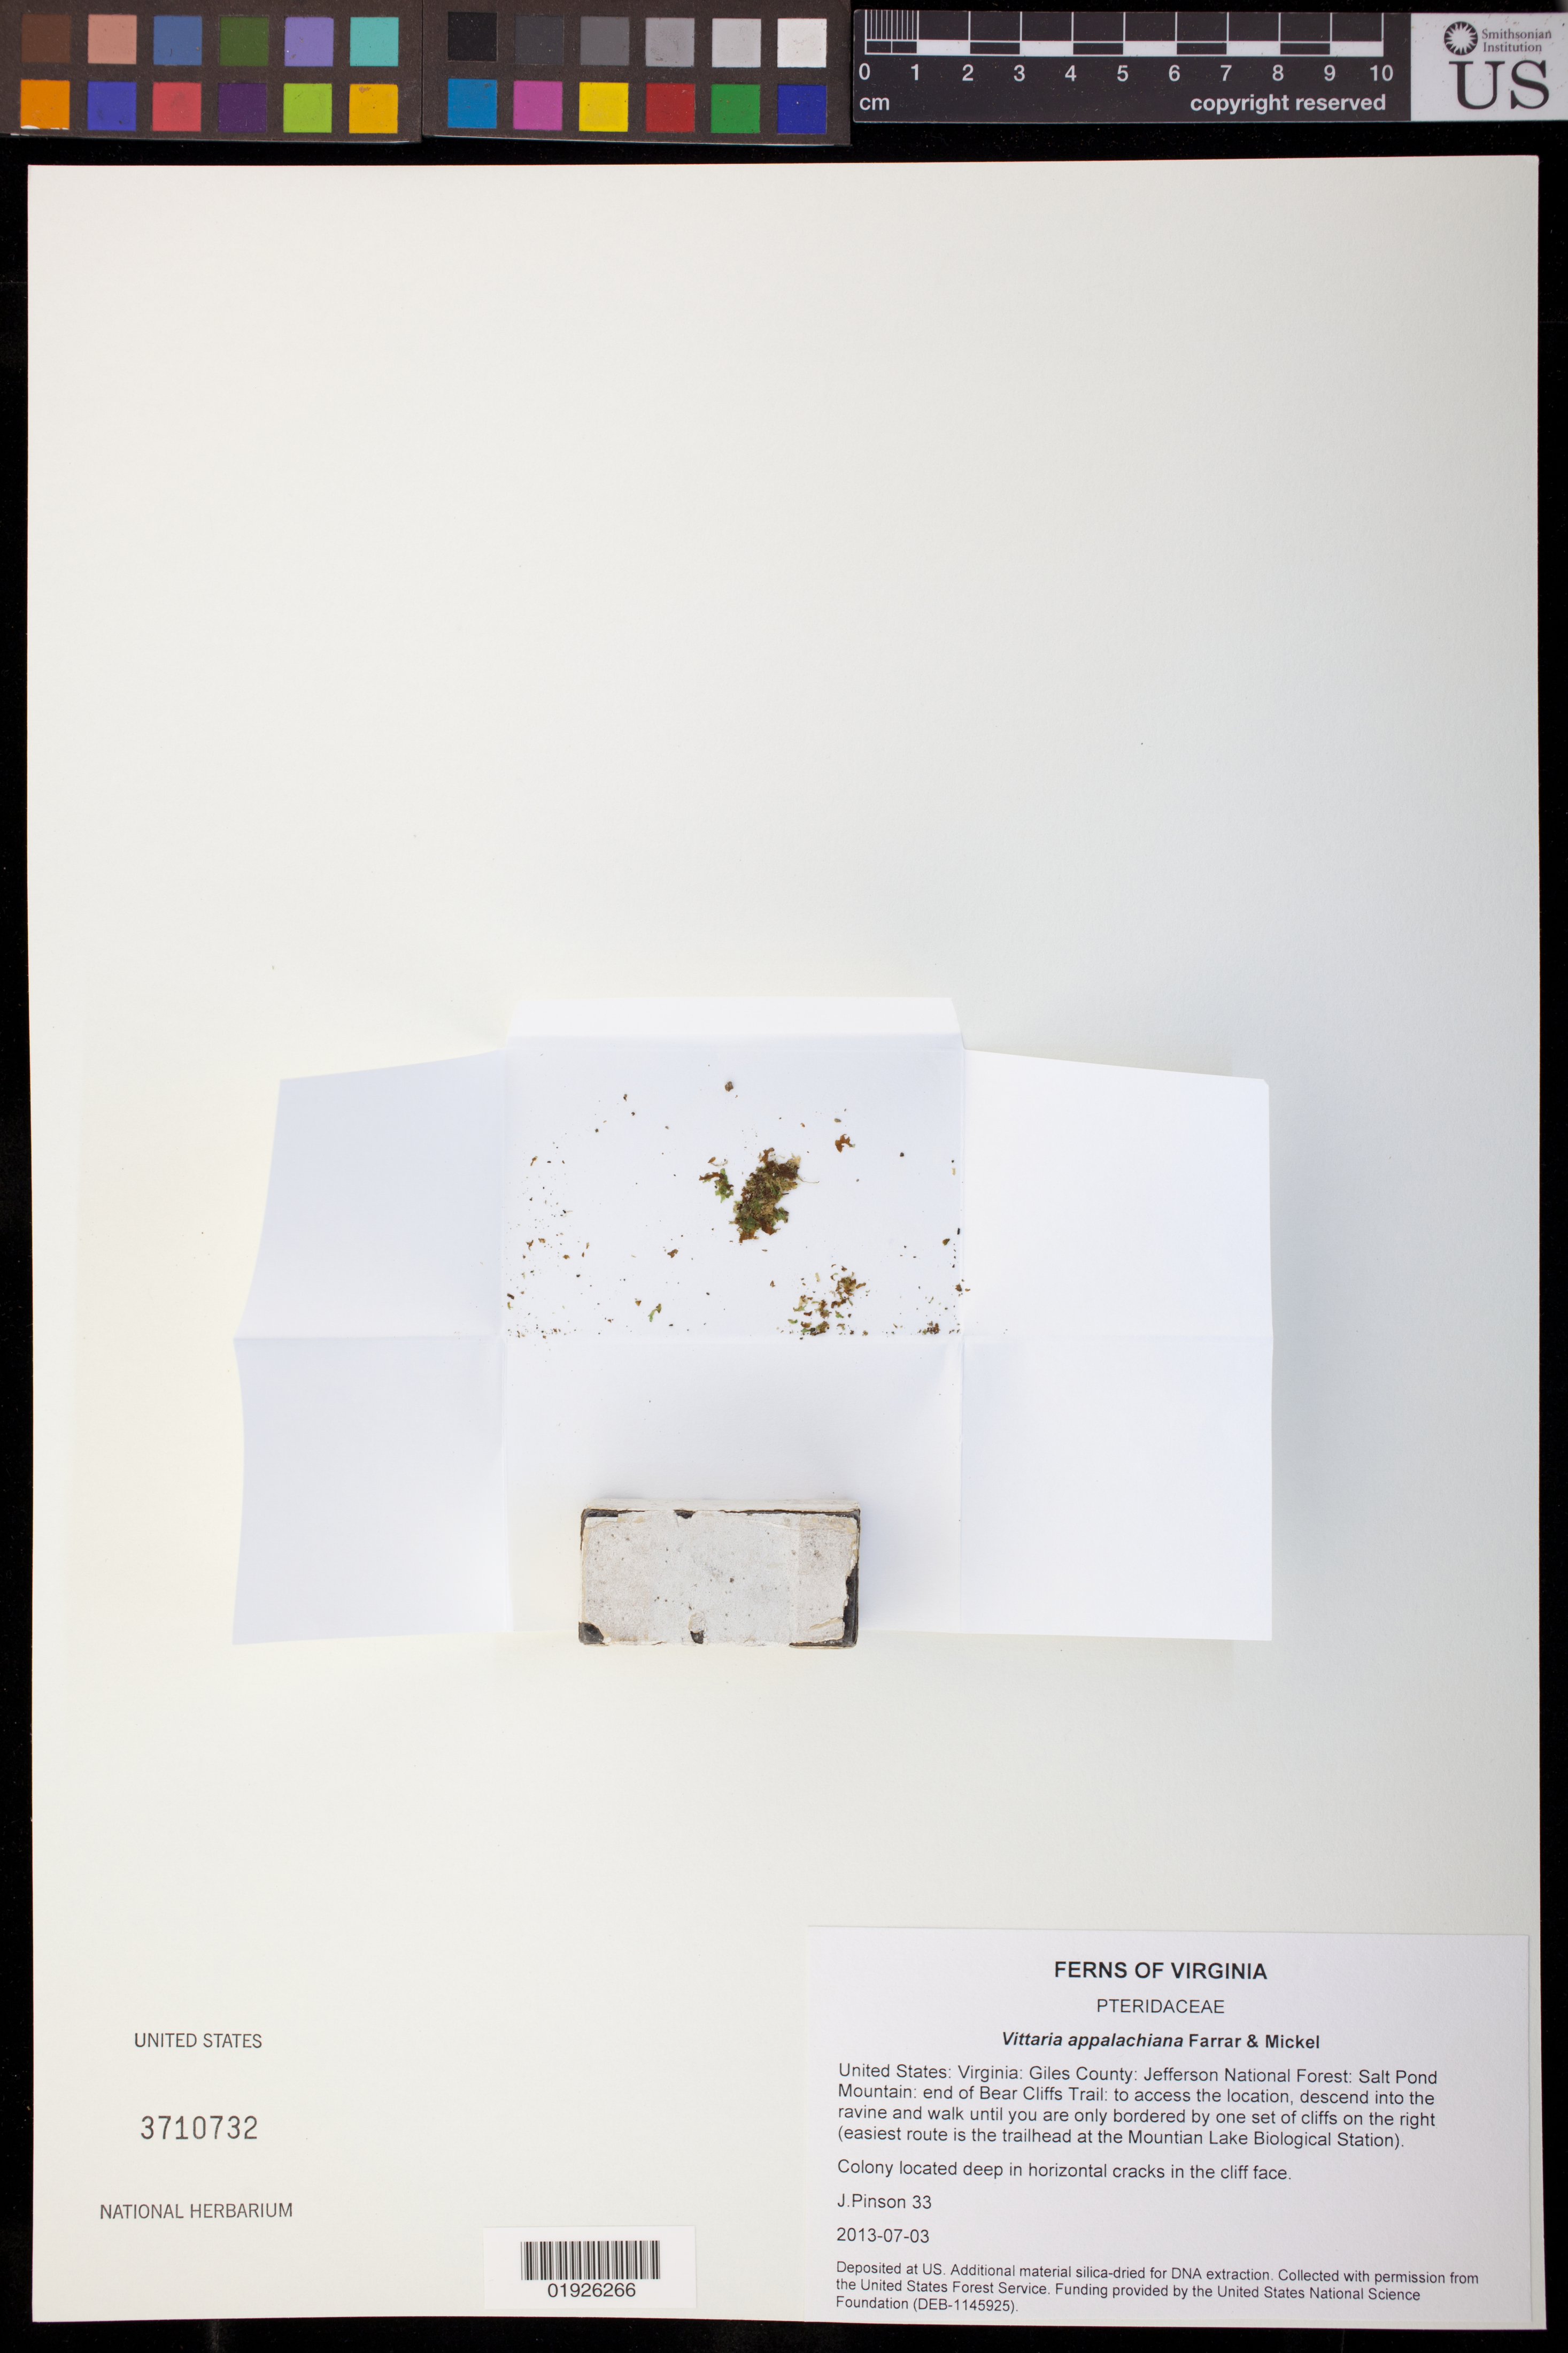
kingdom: Plantae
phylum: Tracheophyta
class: Polypodiopsida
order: Polypodiales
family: Pteridaceae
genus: Vittaria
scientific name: Vittaria appalachiana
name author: Farrar & Mickel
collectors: J. Pinson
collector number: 33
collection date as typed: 2013-07-03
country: United States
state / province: Virginia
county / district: Giles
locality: Jefferson National Forest: Salt Pond Mountain: end of Bear Cliffs Trail: to access the location, descend into the ravine and walk until you are only bordered by one set of cliffs on the right (easiest route is the trailhead at the Mountain Lake Biological Station).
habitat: Colony located deep in horizontal cracks in the cliff face.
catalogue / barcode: US 3710732